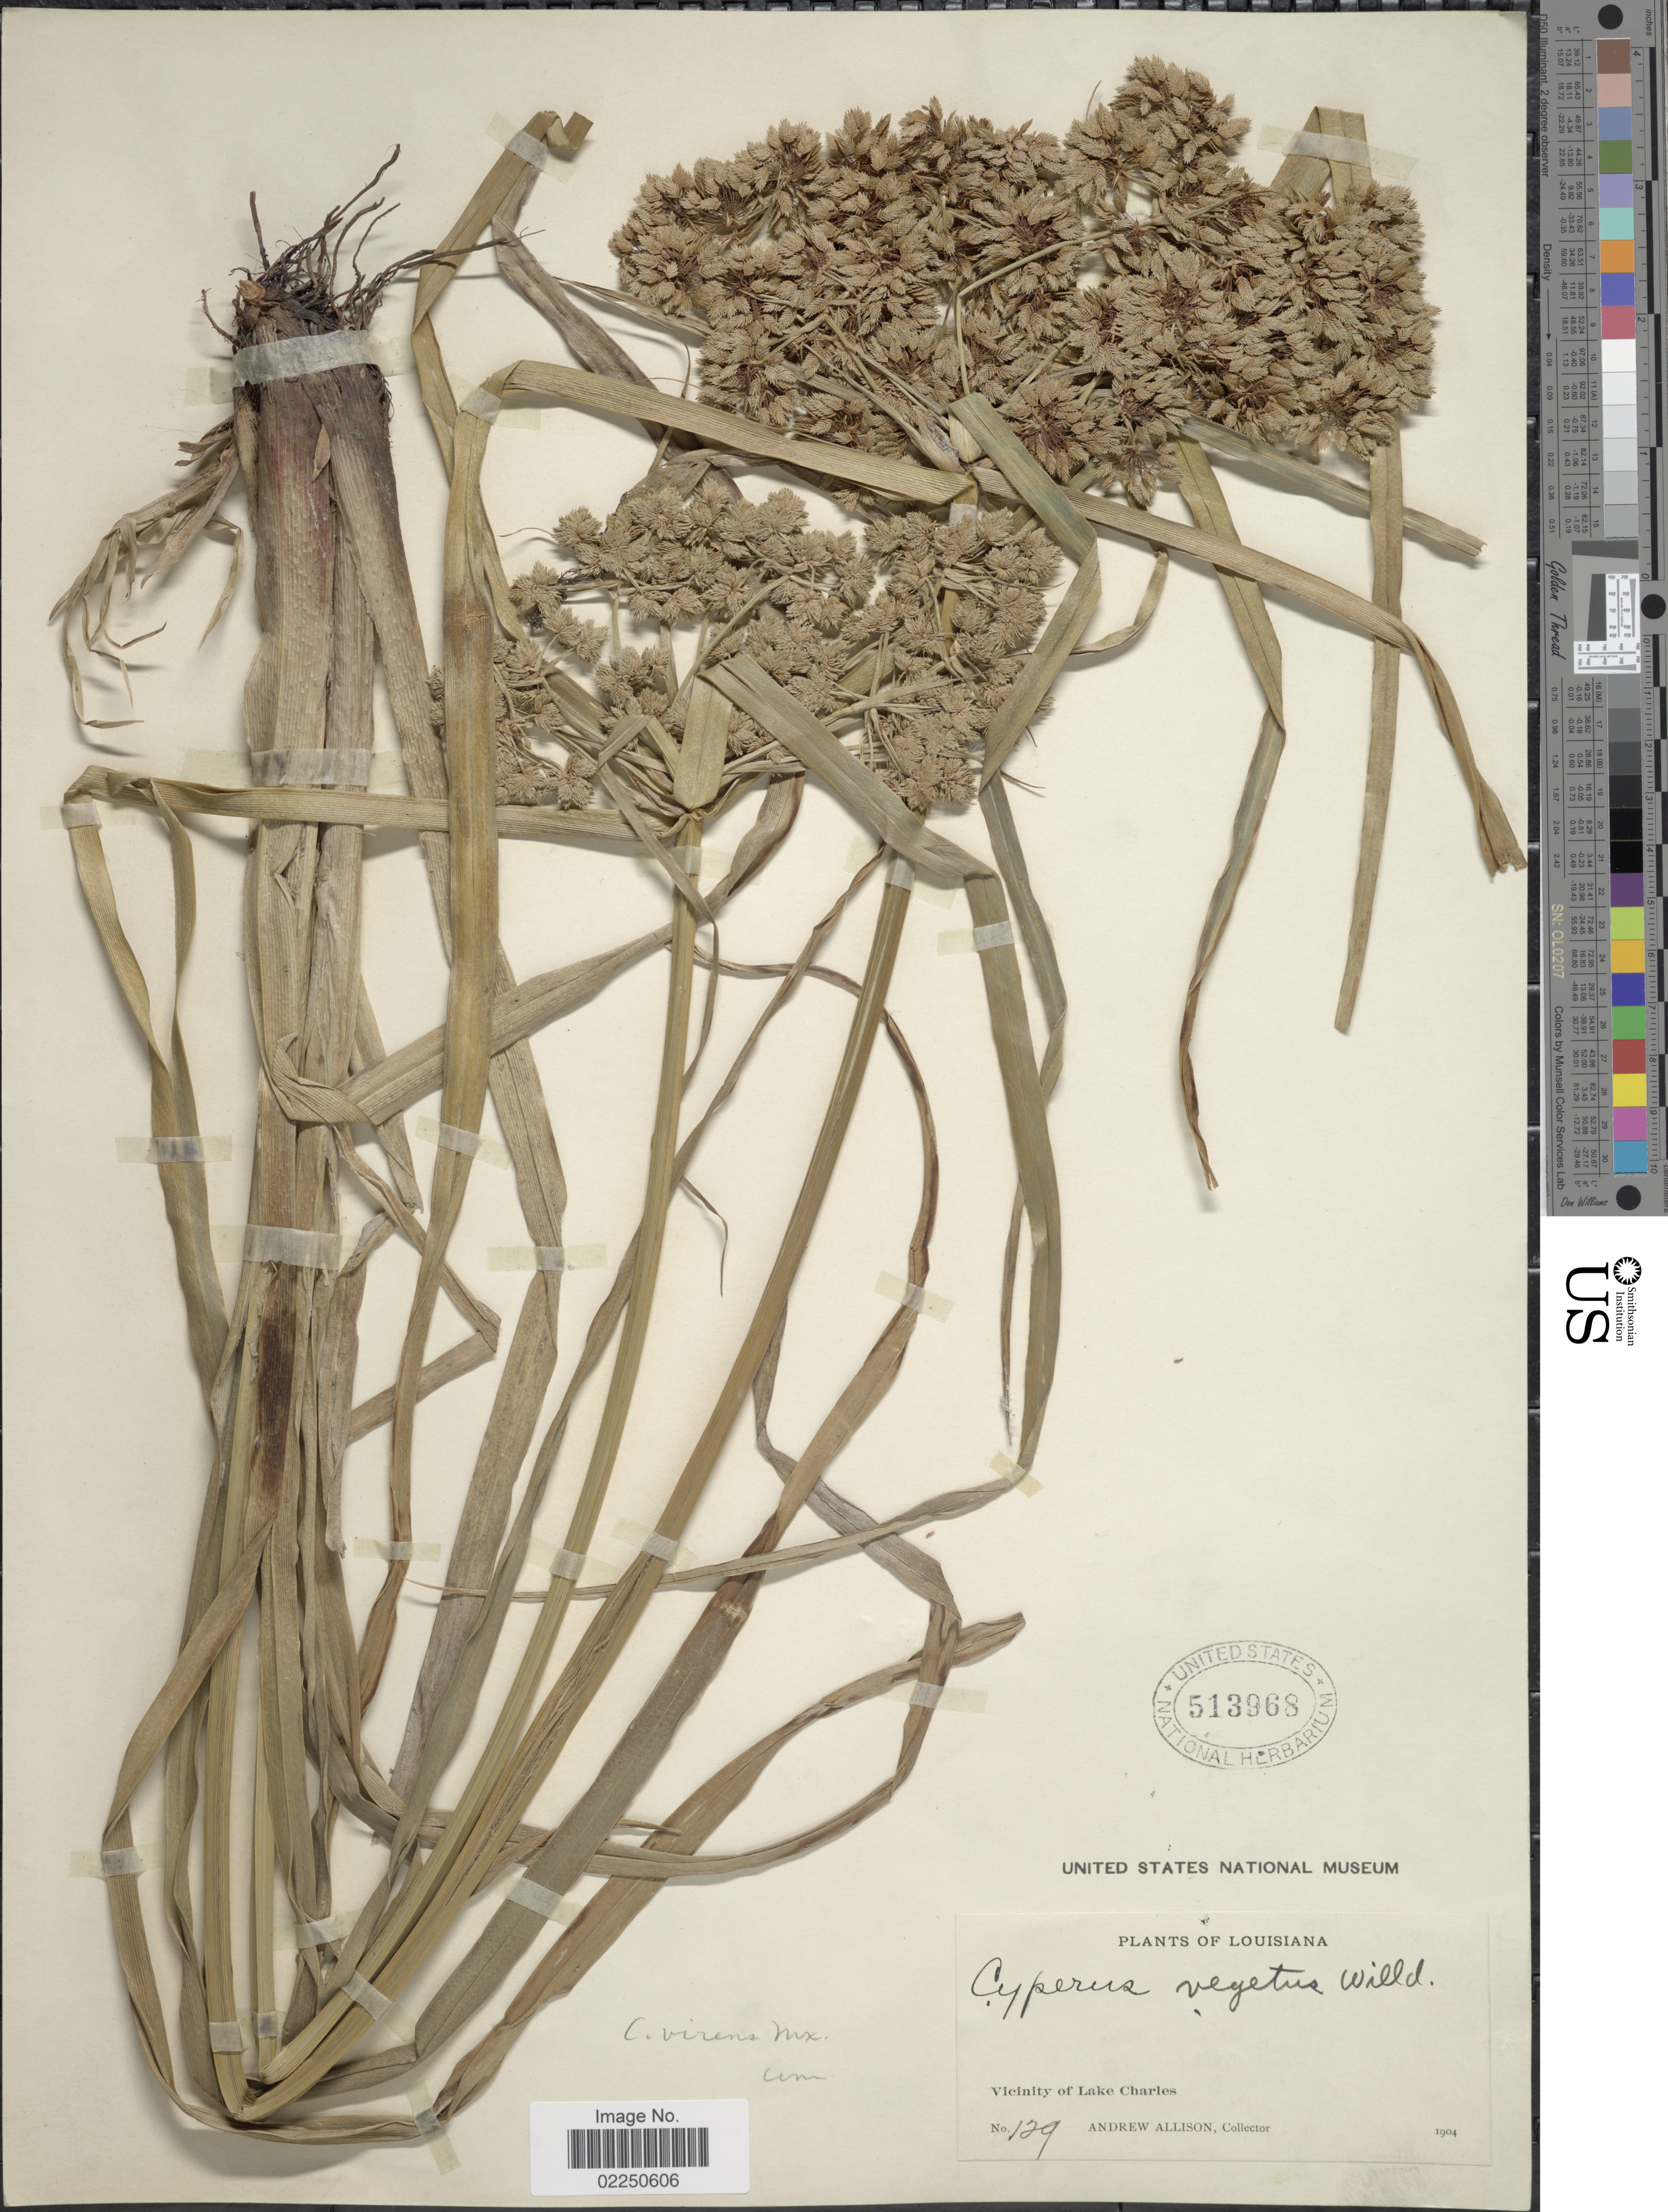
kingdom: Plantae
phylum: Tracheophyta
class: Liliopsida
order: Poales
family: Cyperaceae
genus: Cyperus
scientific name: Cyperus virens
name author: Michx.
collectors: A. Allison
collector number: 129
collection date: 1904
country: United States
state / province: Louisiana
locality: Vicinity of Lake Charles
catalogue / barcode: US 513968